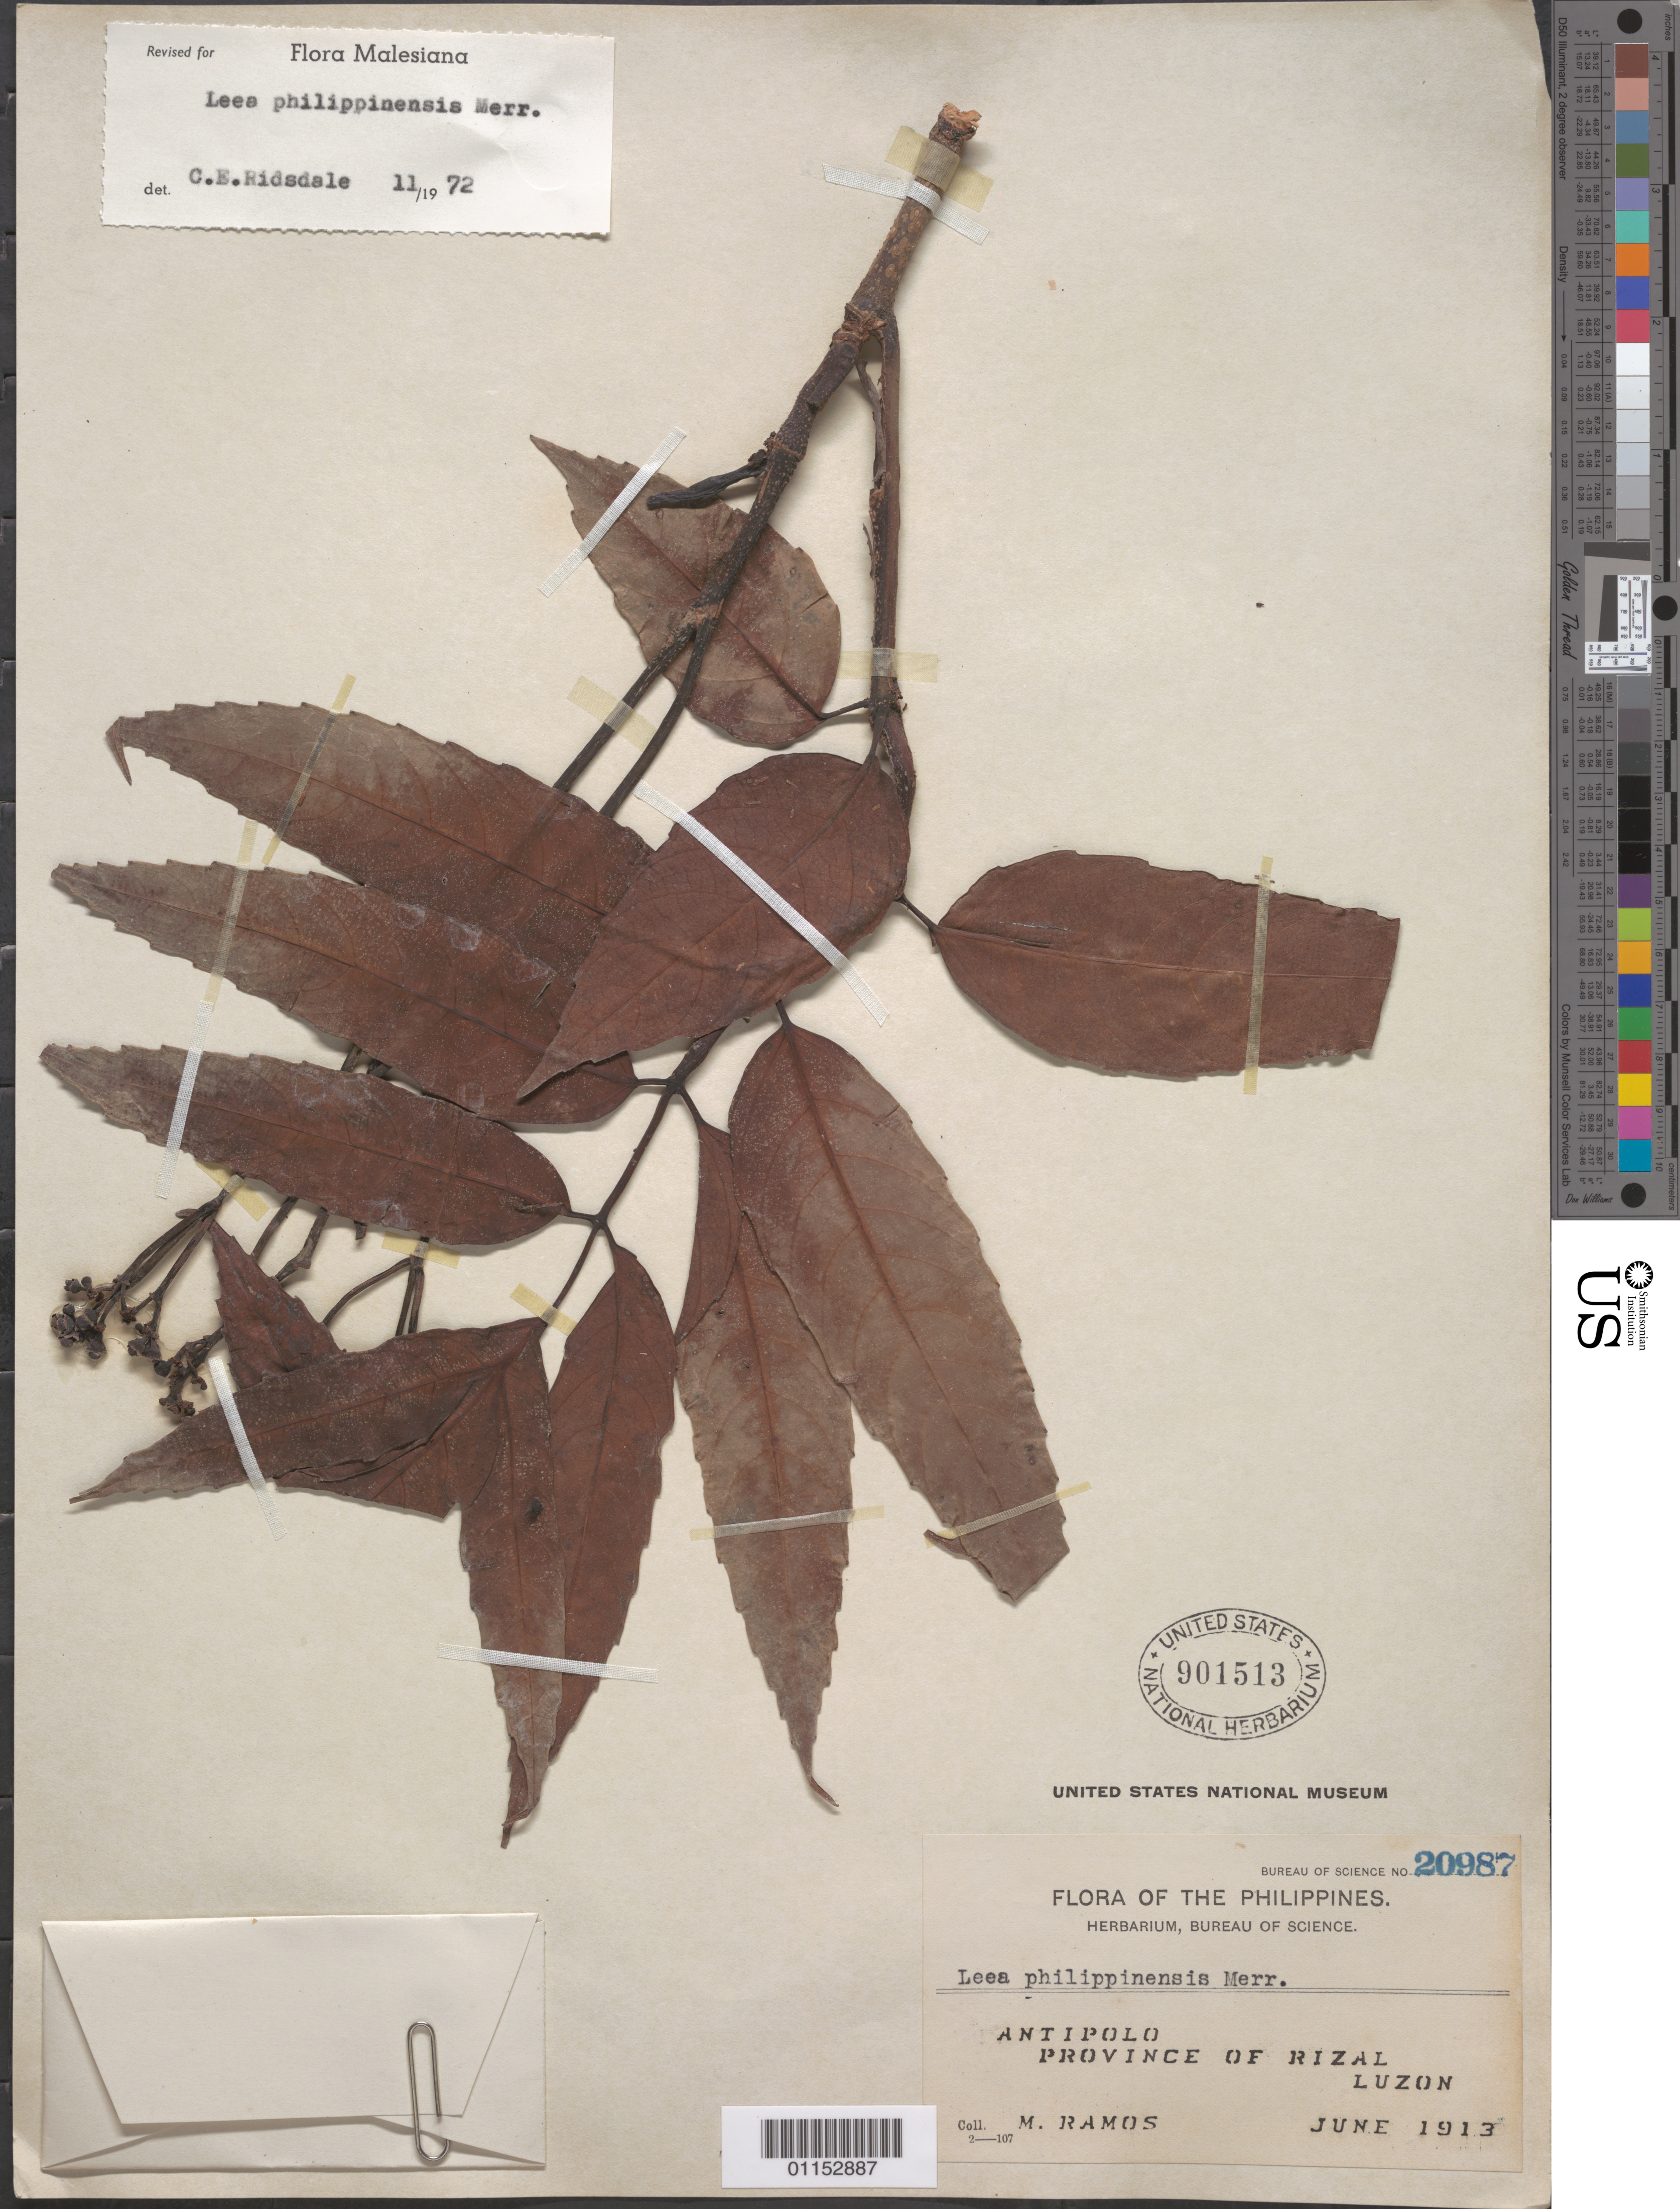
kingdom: Plantae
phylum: Tracheophyta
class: Magnoliopsida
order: Vitales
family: Vitaceae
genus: Leea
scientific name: Leea philippinensis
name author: Merr.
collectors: M. Ramos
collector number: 20987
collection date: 1913-06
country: Philippines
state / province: Calabarzon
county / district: Rizal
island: Luzon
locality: Antipolo. Luzon.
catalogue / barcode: US 901513